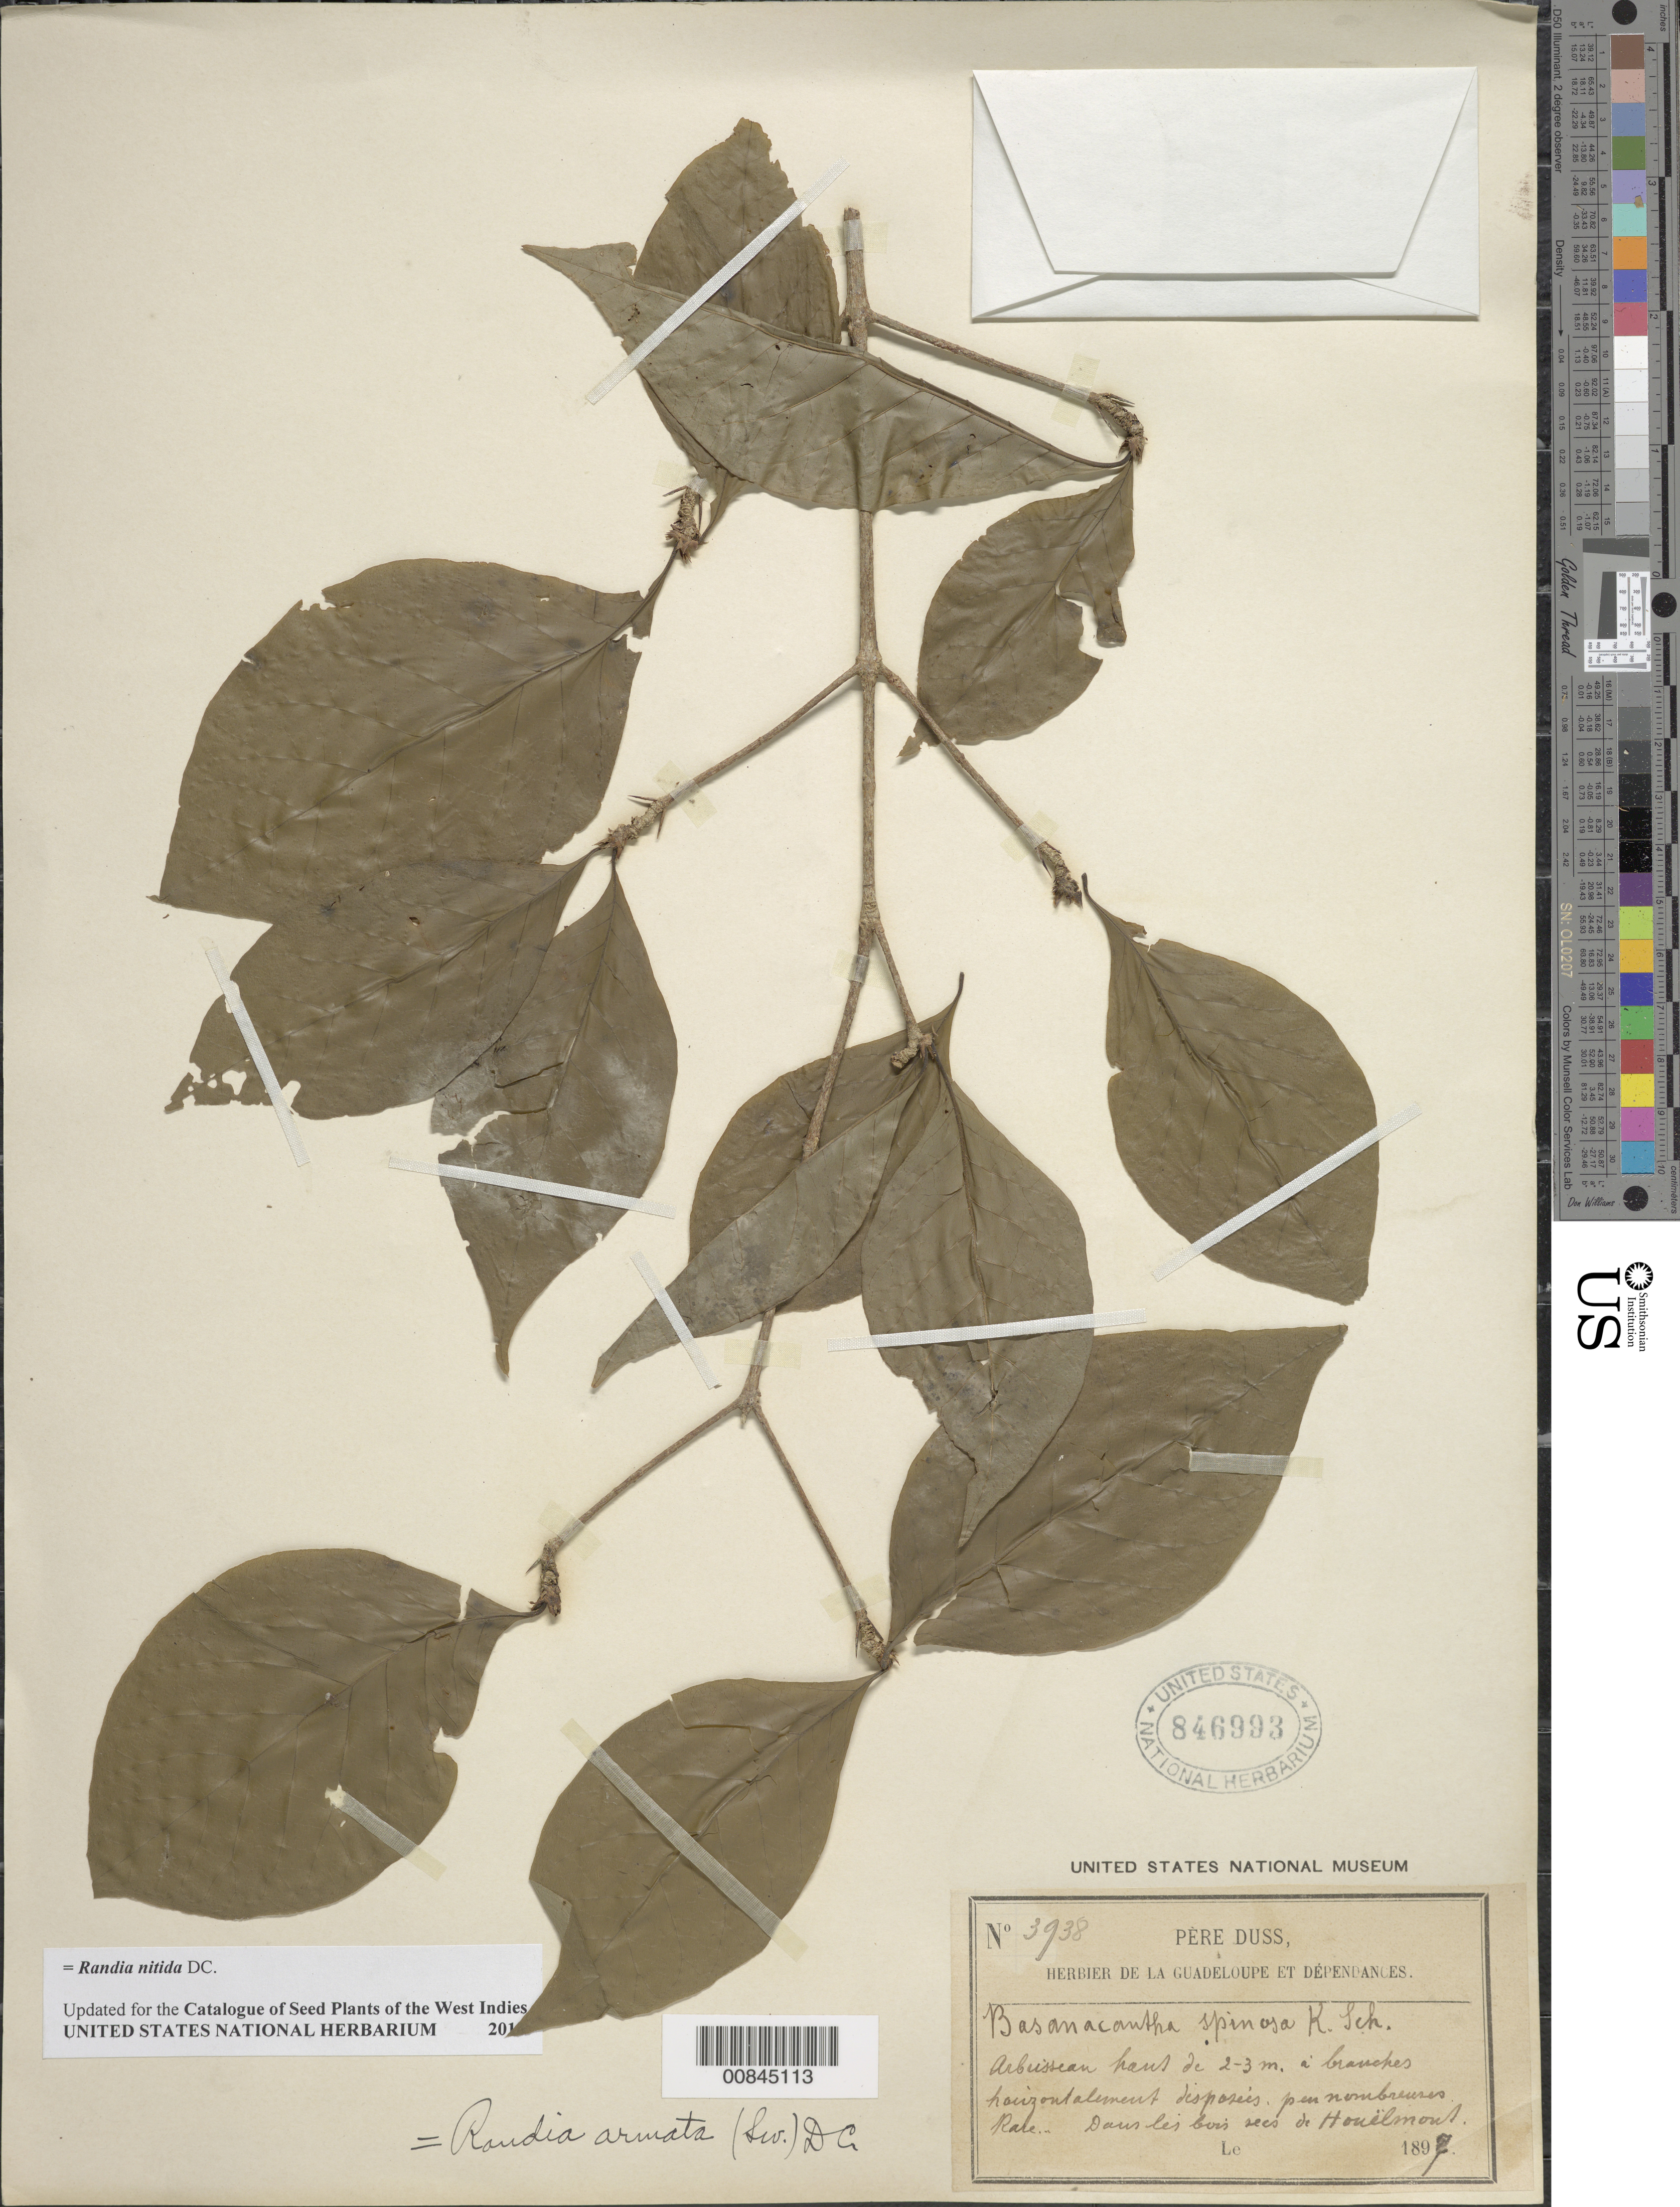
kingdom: Plantae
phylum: Tracheophyta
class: Magnoliopsida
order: Gentianales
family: Rubiaceae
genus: Randia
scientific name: Randia nitida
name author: (Kunth) C. DC.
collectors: Père Duss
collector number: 3938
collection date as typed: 1897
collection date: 1897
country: Guadeloupe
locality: Houëlmont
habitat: Dans les bois secs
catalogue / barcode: US 846993